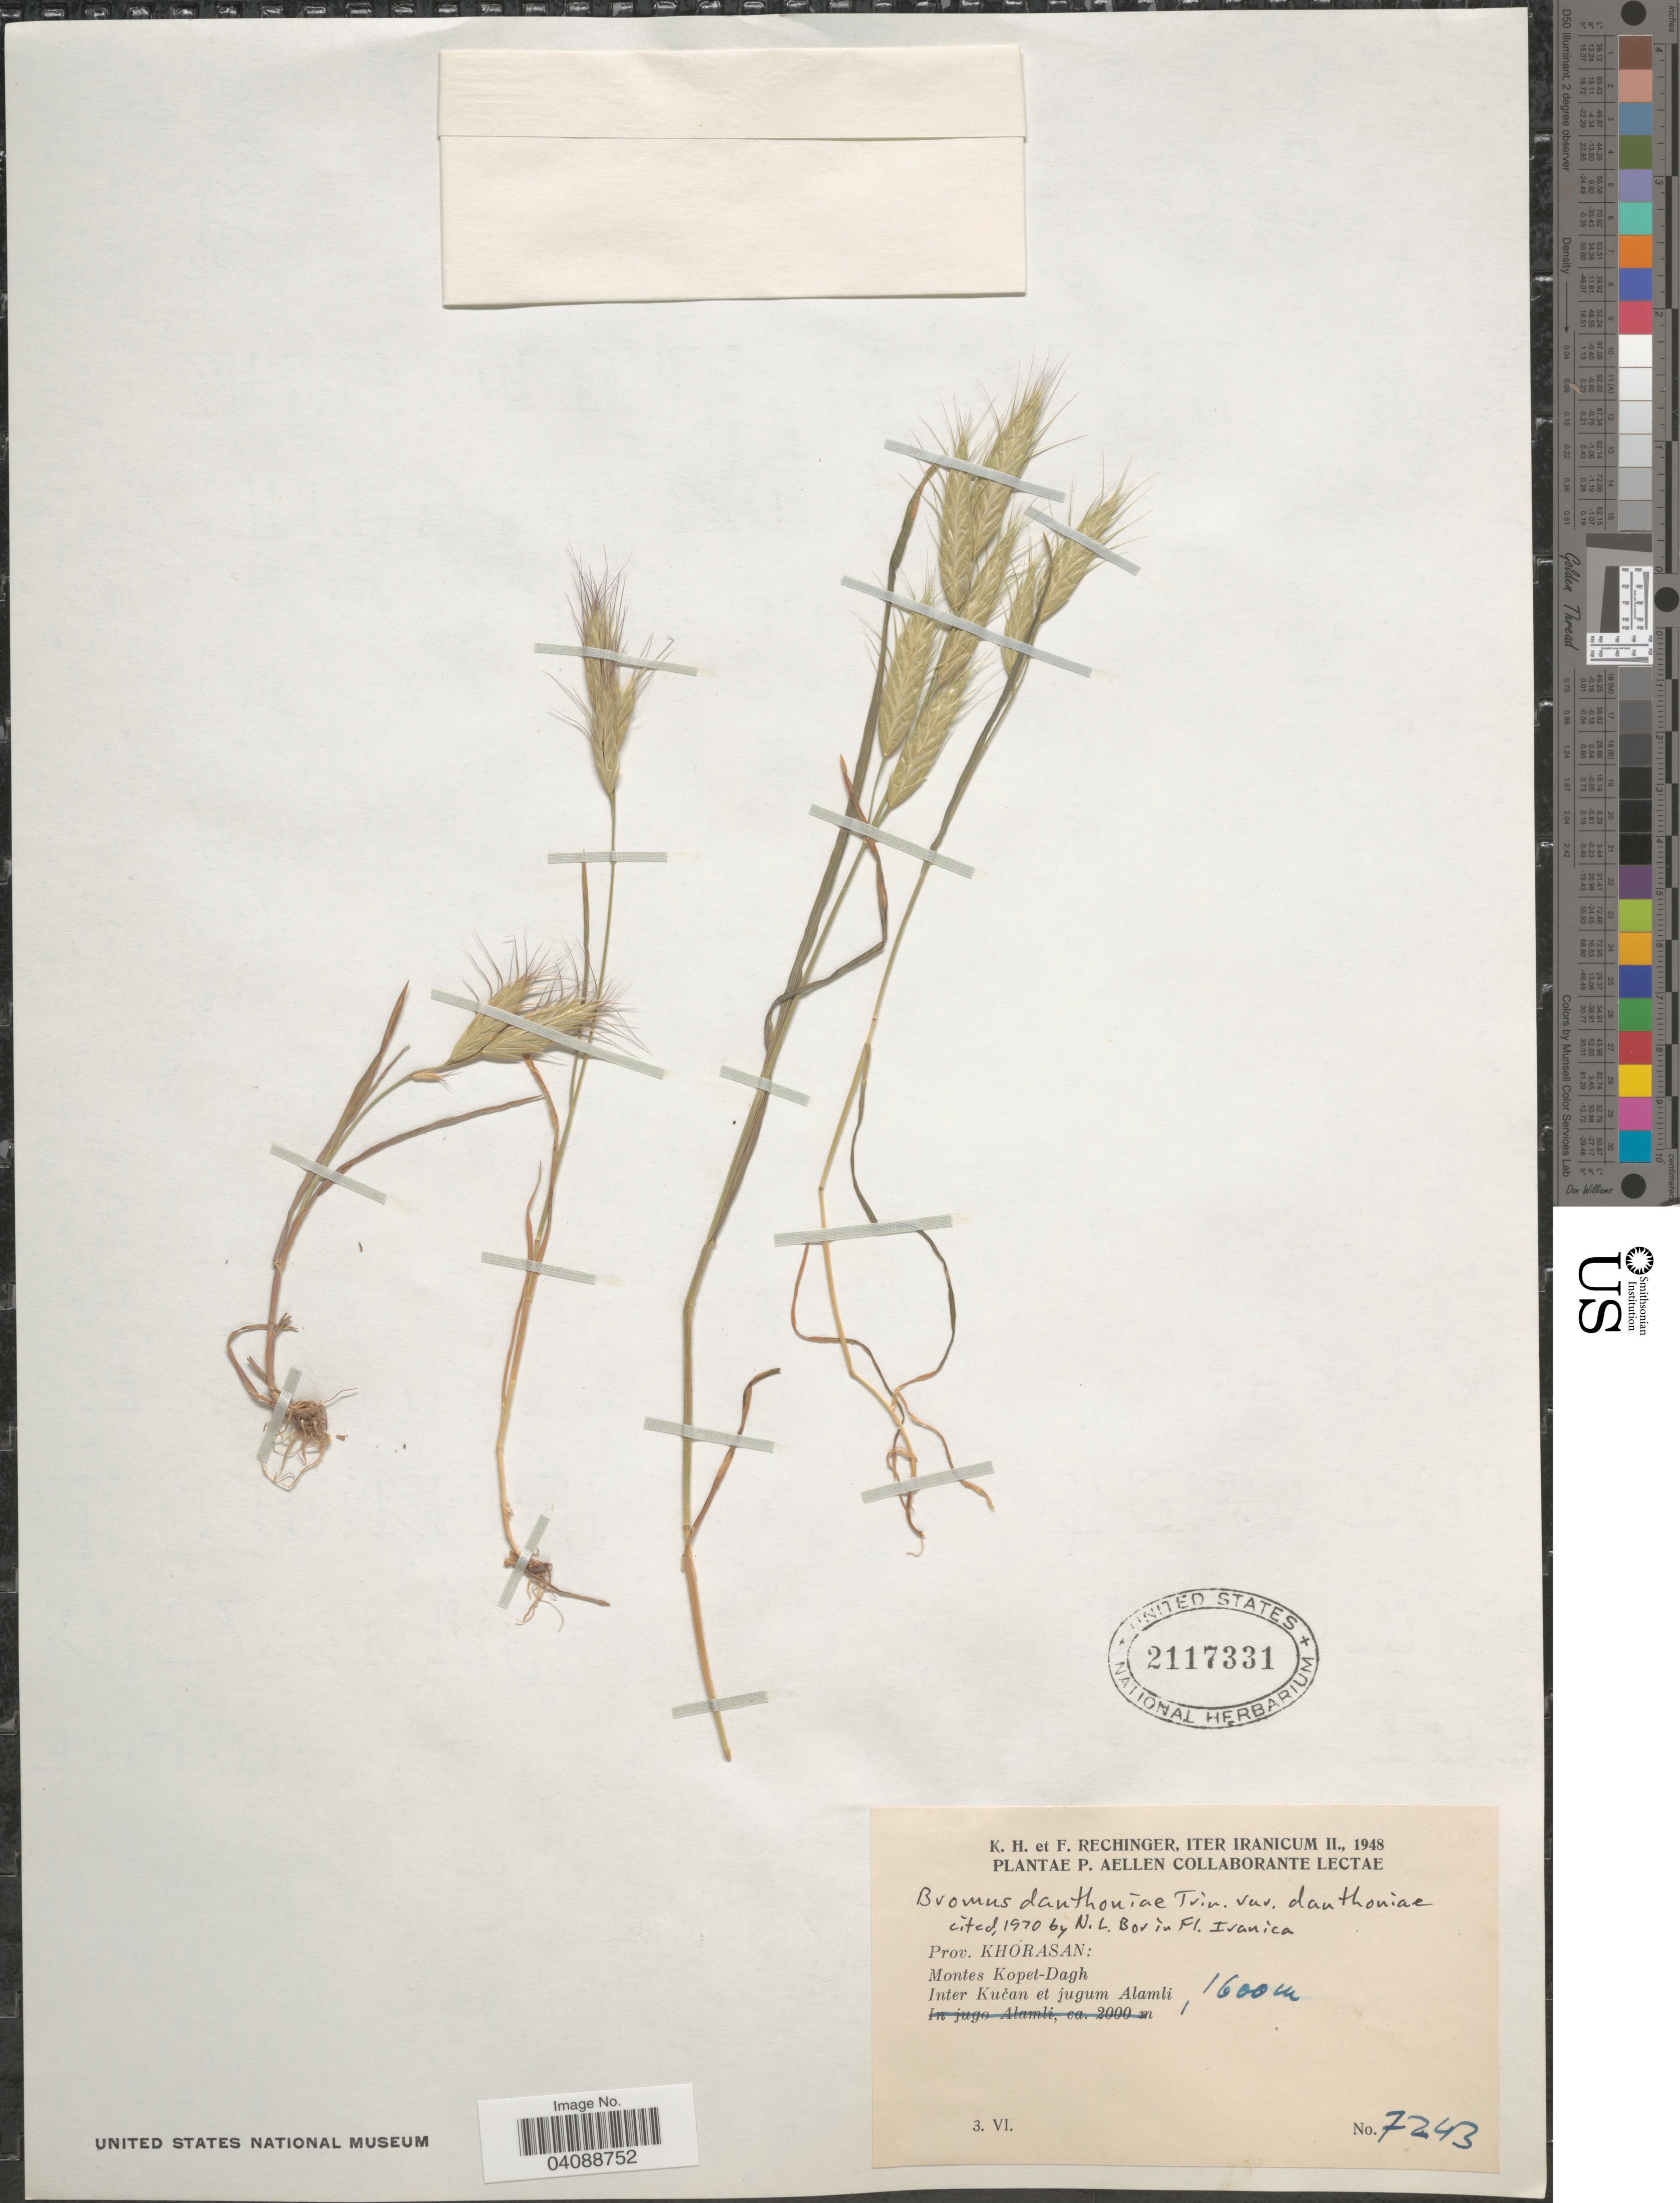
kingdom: Plantae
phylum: Tracheophyta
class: Liliopsida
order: Poales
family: Poaceae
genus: Bromus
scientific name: Bromus danthoniae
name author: Trin. ex C.A. Mey.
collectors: K. H. Rechinger & F. Rechinger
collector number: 7243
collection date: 1948-06-03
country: Iran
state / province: Khorasan [obsolete]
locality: Iter Iranicum II., 1948. Prov. Khorasan: Montes Kopet-Dagh. Inter Kucan et jugum Alamli.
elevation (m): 1600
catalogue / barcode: US 2117331